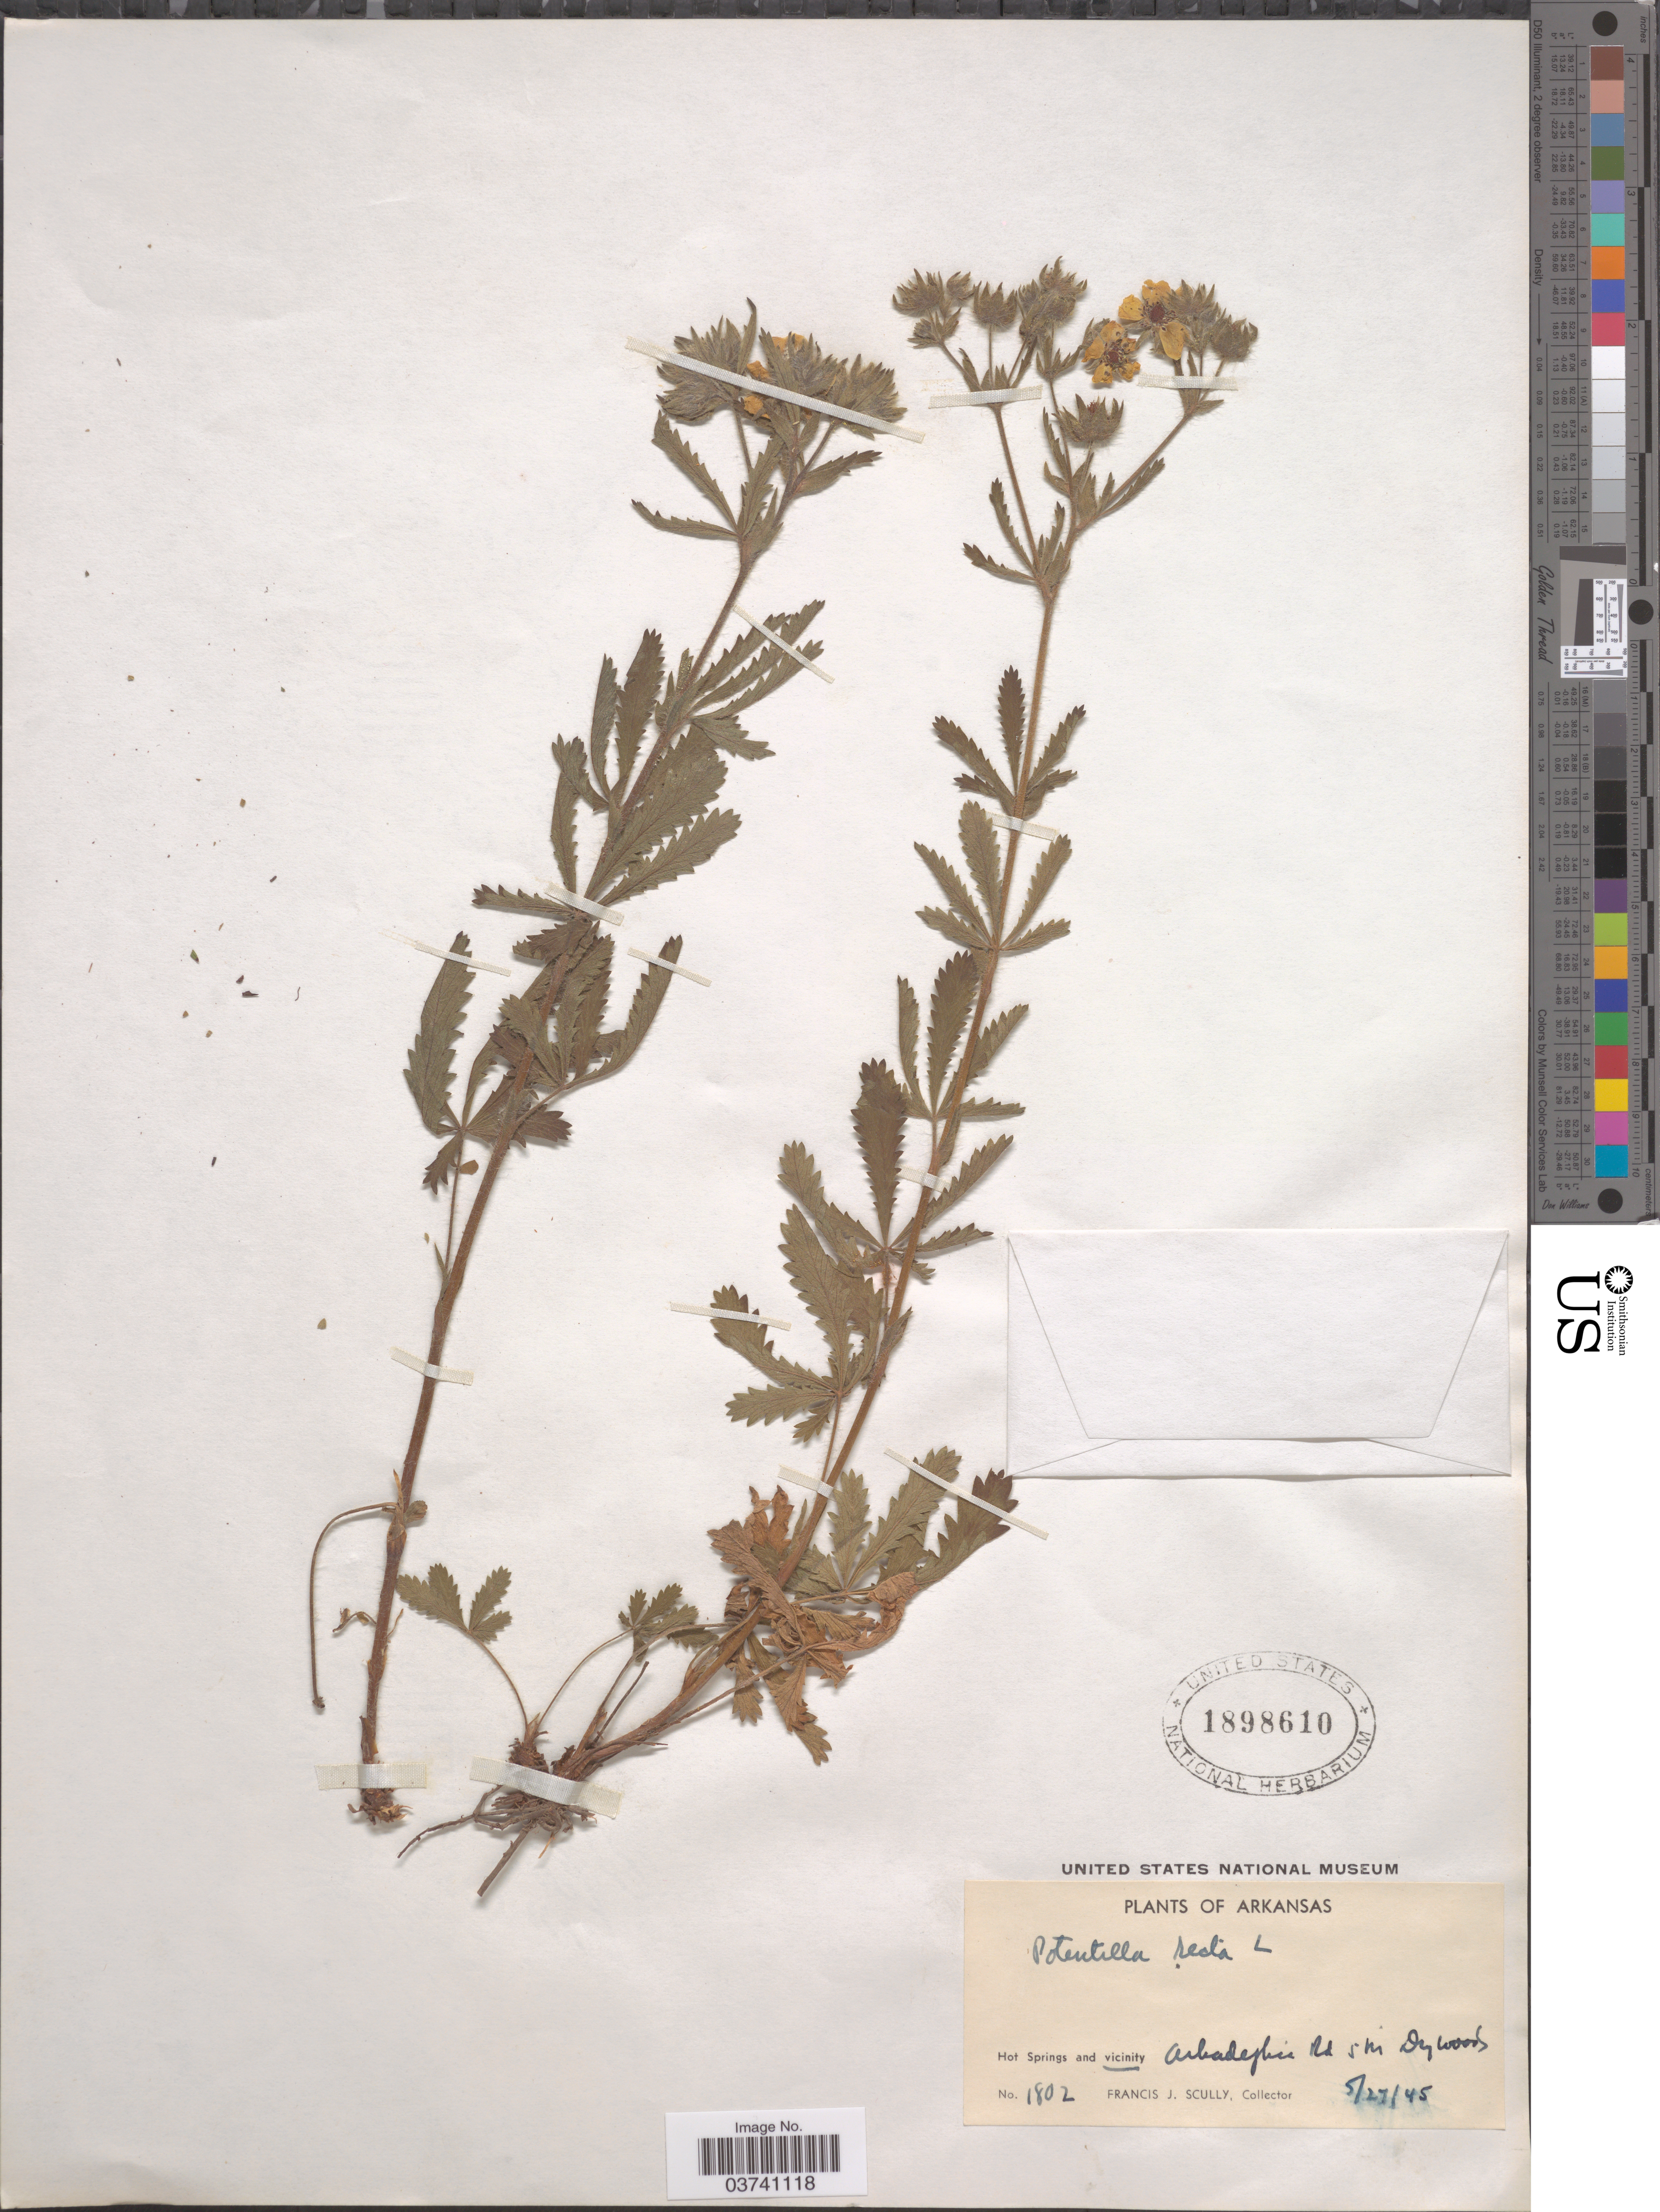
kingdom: Plantae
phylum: Tracheophyta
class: Magnoliopsida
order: Rosales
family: Rosaceae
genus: Potentilla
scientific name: Potentilla recta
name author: L.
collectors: F. J. Scully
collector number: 1802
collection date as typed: Transcribed d/m/y: 27/5/45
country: United States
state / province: Arkansas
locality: Hot Springs and vicinity Arkadephia Rd 5 mi Dry wood.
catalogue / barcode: US 1898610